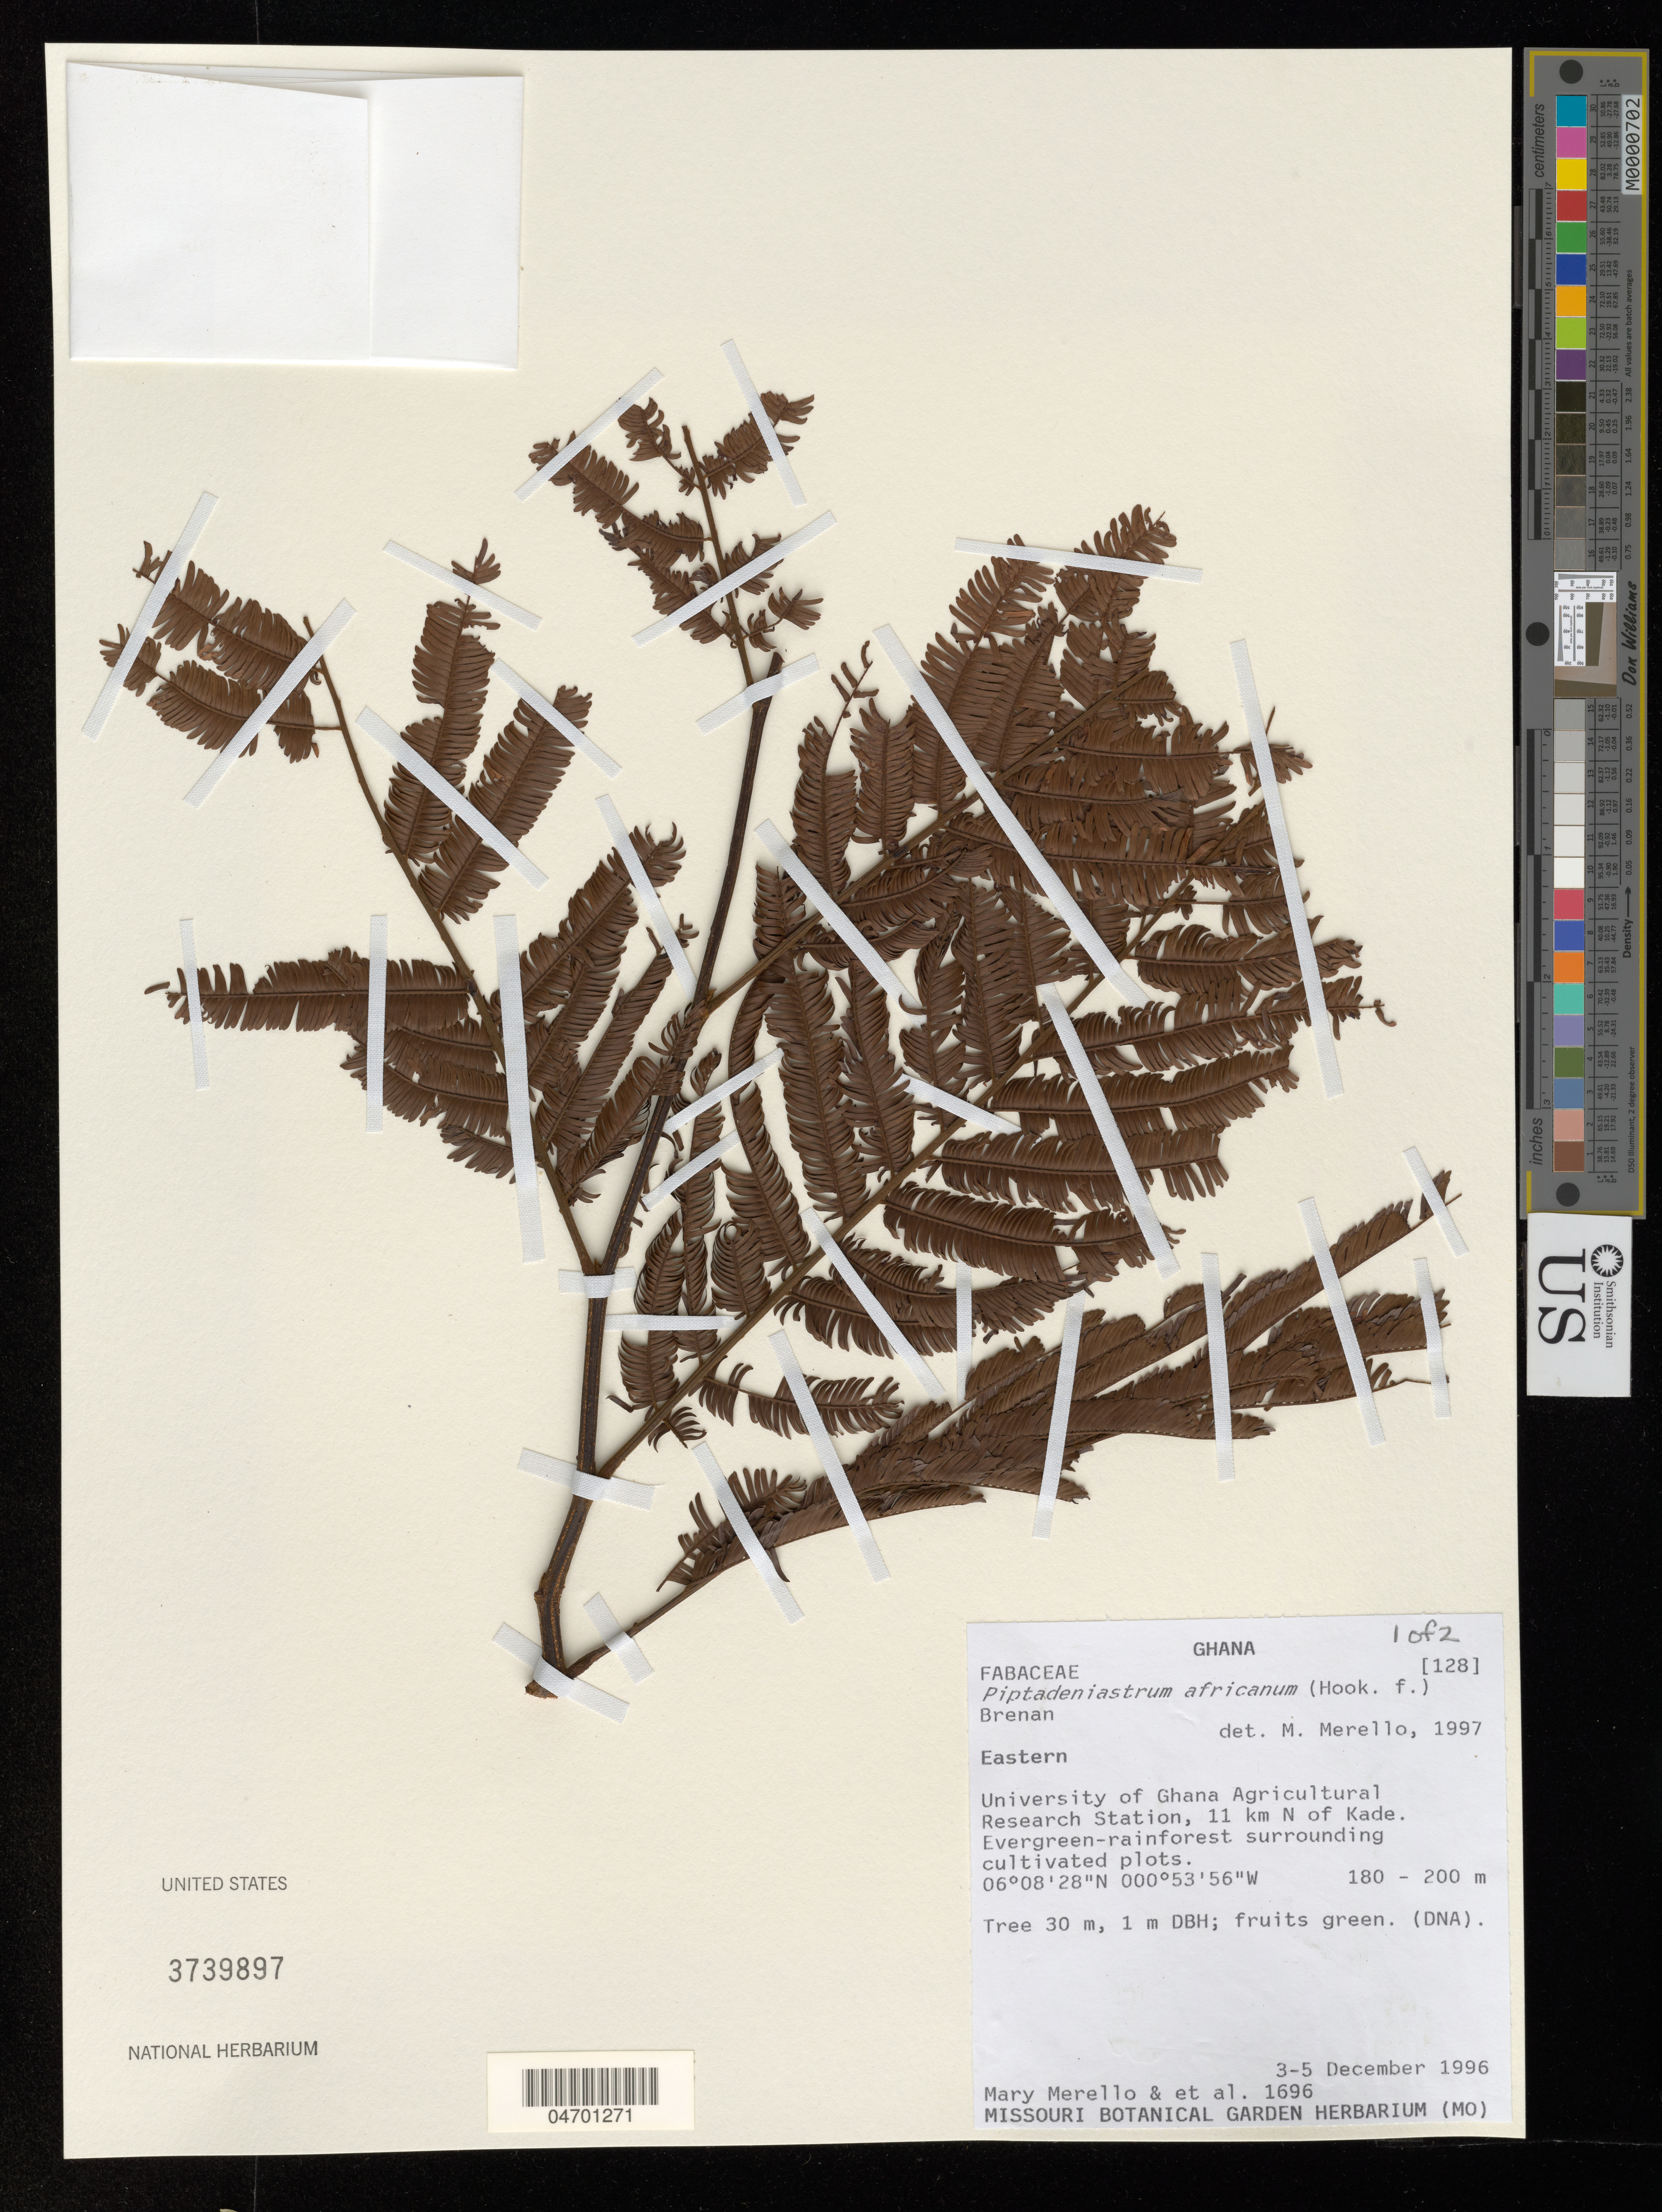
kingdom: Plantae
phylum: Tracheophyta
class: Magnoliopsida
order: Fabales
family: Fabaceae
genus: Piptadeniastrum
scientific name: Piptadeniastrum africanum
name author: (Hook. f.) Brenan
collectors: M. Merello & et al.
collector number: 1696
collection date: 1996-12-03/1996-12-05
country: Ghana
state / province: Eastern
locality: University of Ghana Agricultural Research Station, 11 km N of Kade.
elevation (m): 180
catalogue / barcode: US 3739897